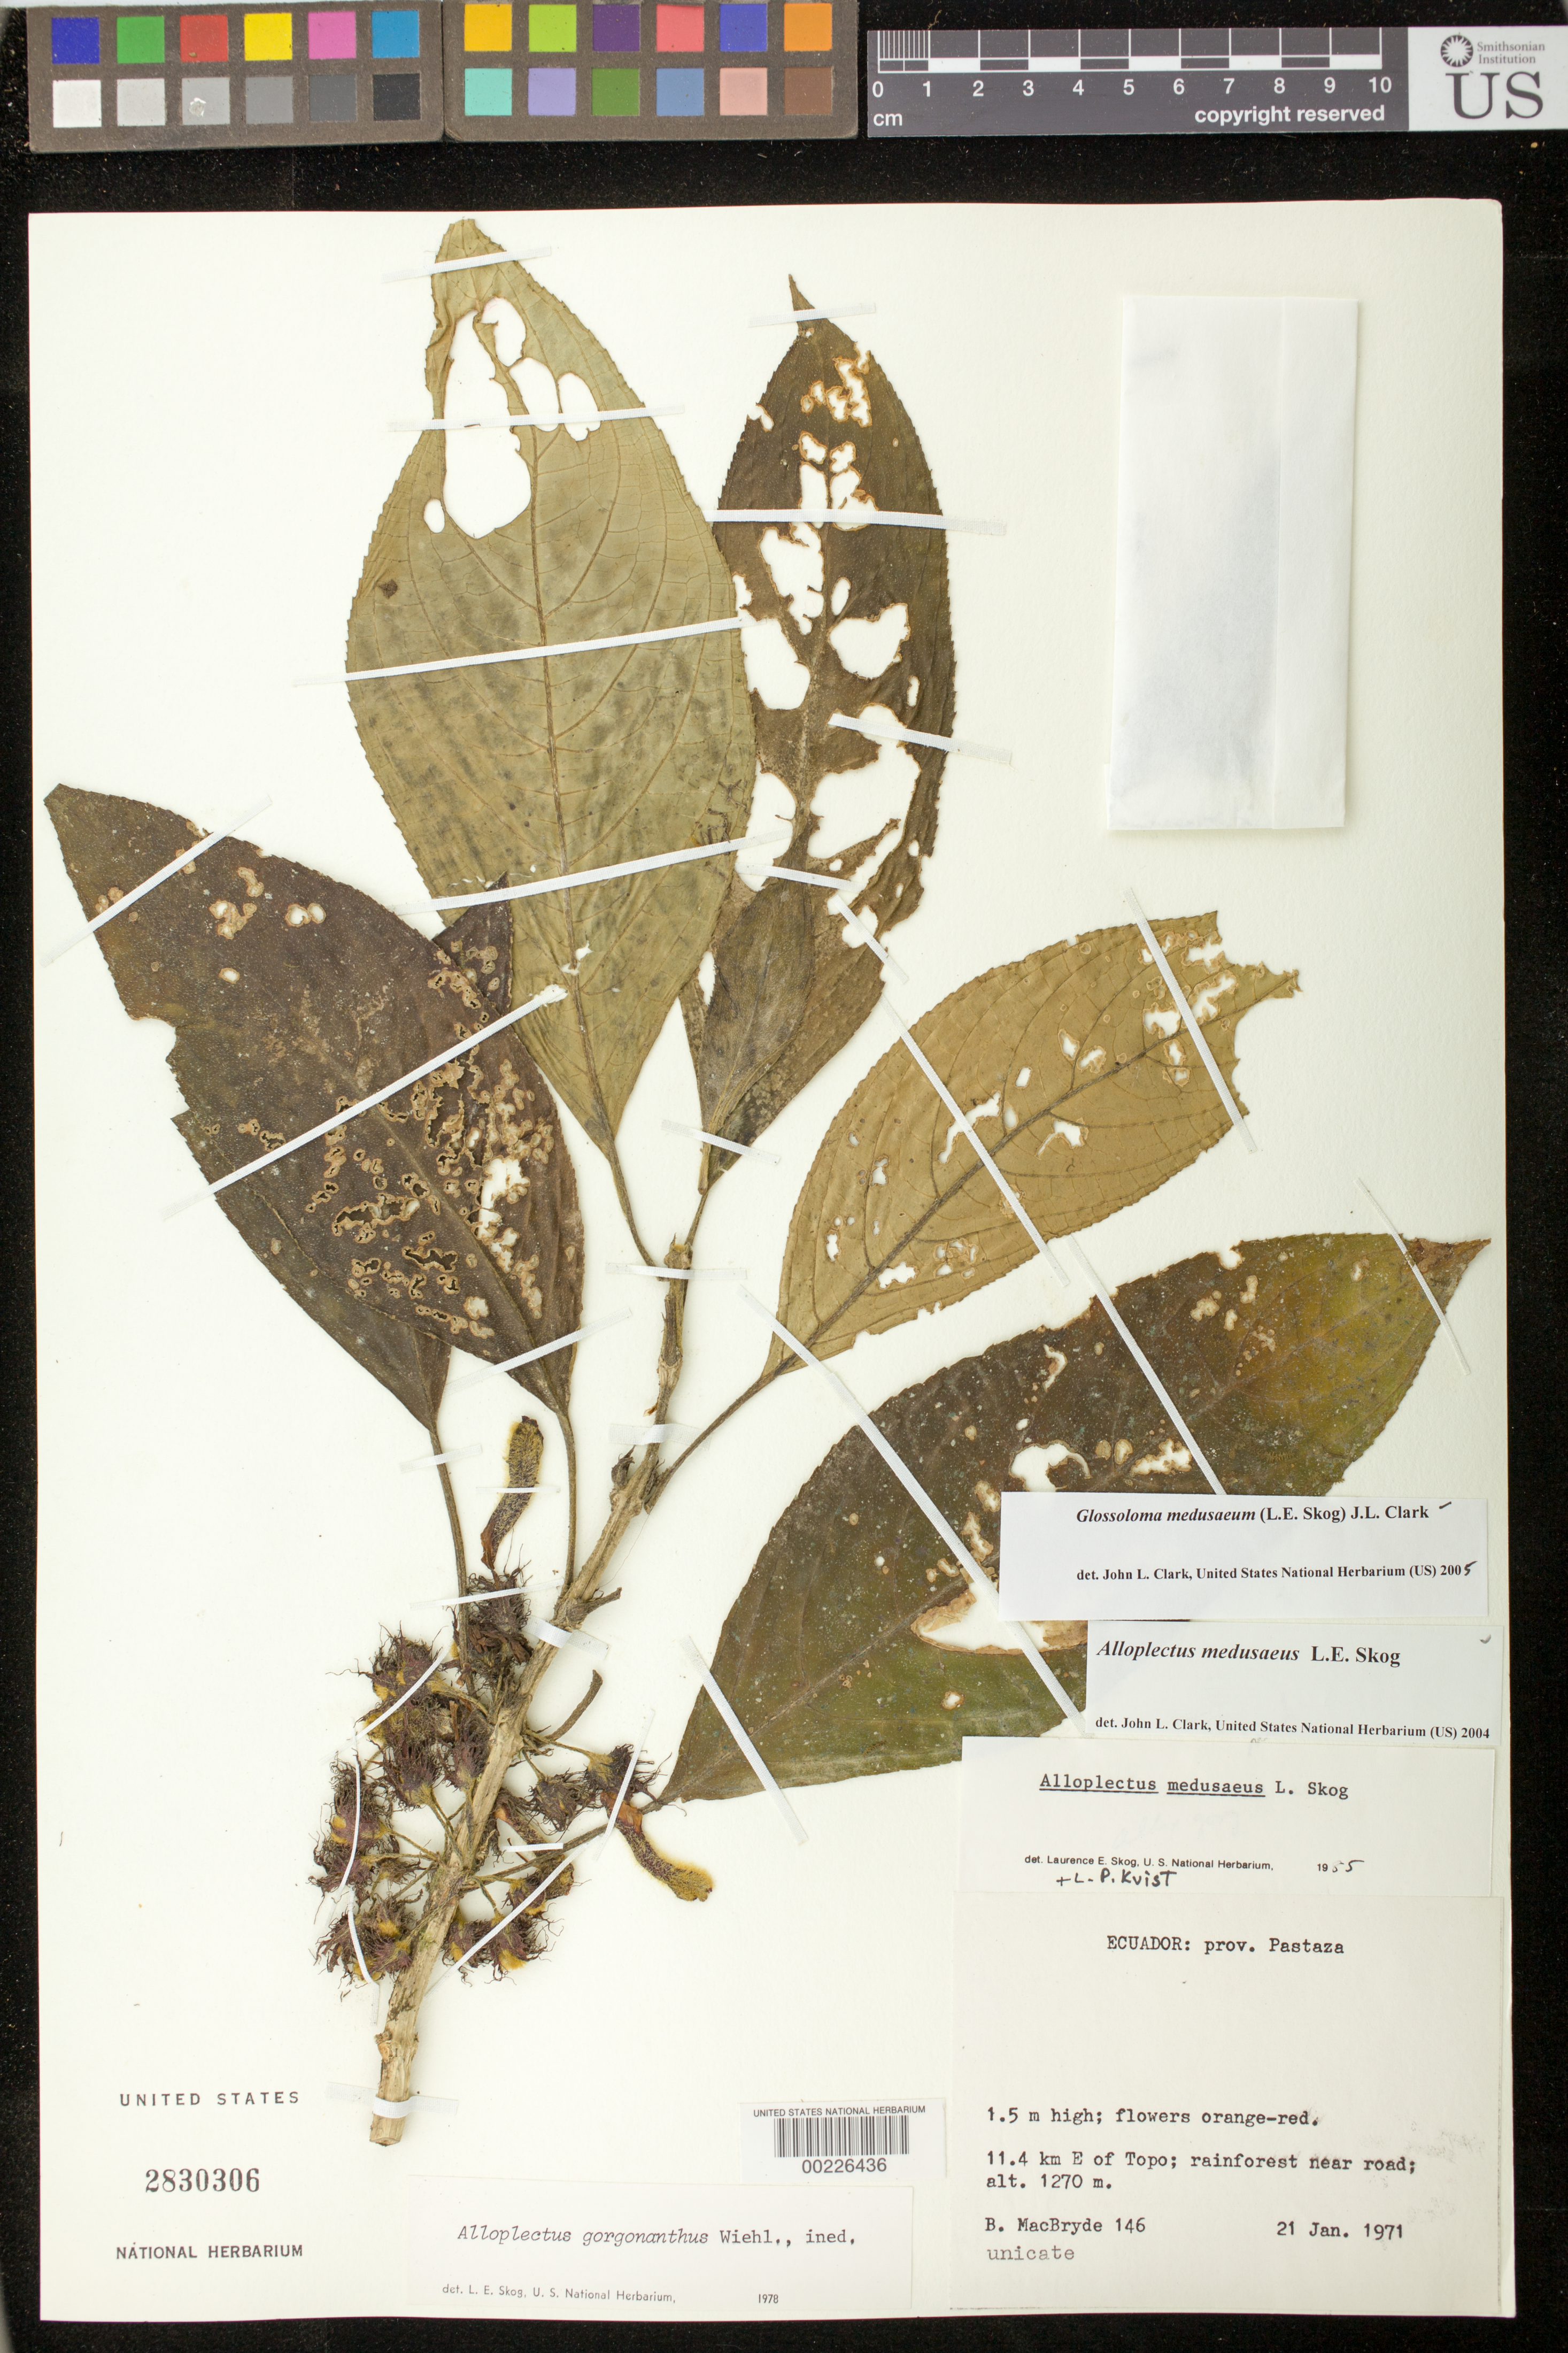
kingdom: Plantae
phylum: Tracheophyta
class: Magnoliopsida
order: Lamiales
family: Gesneriaceae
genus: Glossoloma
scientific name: Glossoloma medusaeum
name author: (L.E. Skog) J.L. Clark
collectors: B. MacBryde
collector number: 146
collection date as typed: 21 Jan 1971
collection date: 1971-01-21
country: Ecuador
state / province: Pastaza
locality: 11.4 km E of Topo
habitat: Rainforest near road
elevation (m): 1270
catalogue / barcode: US 2830306